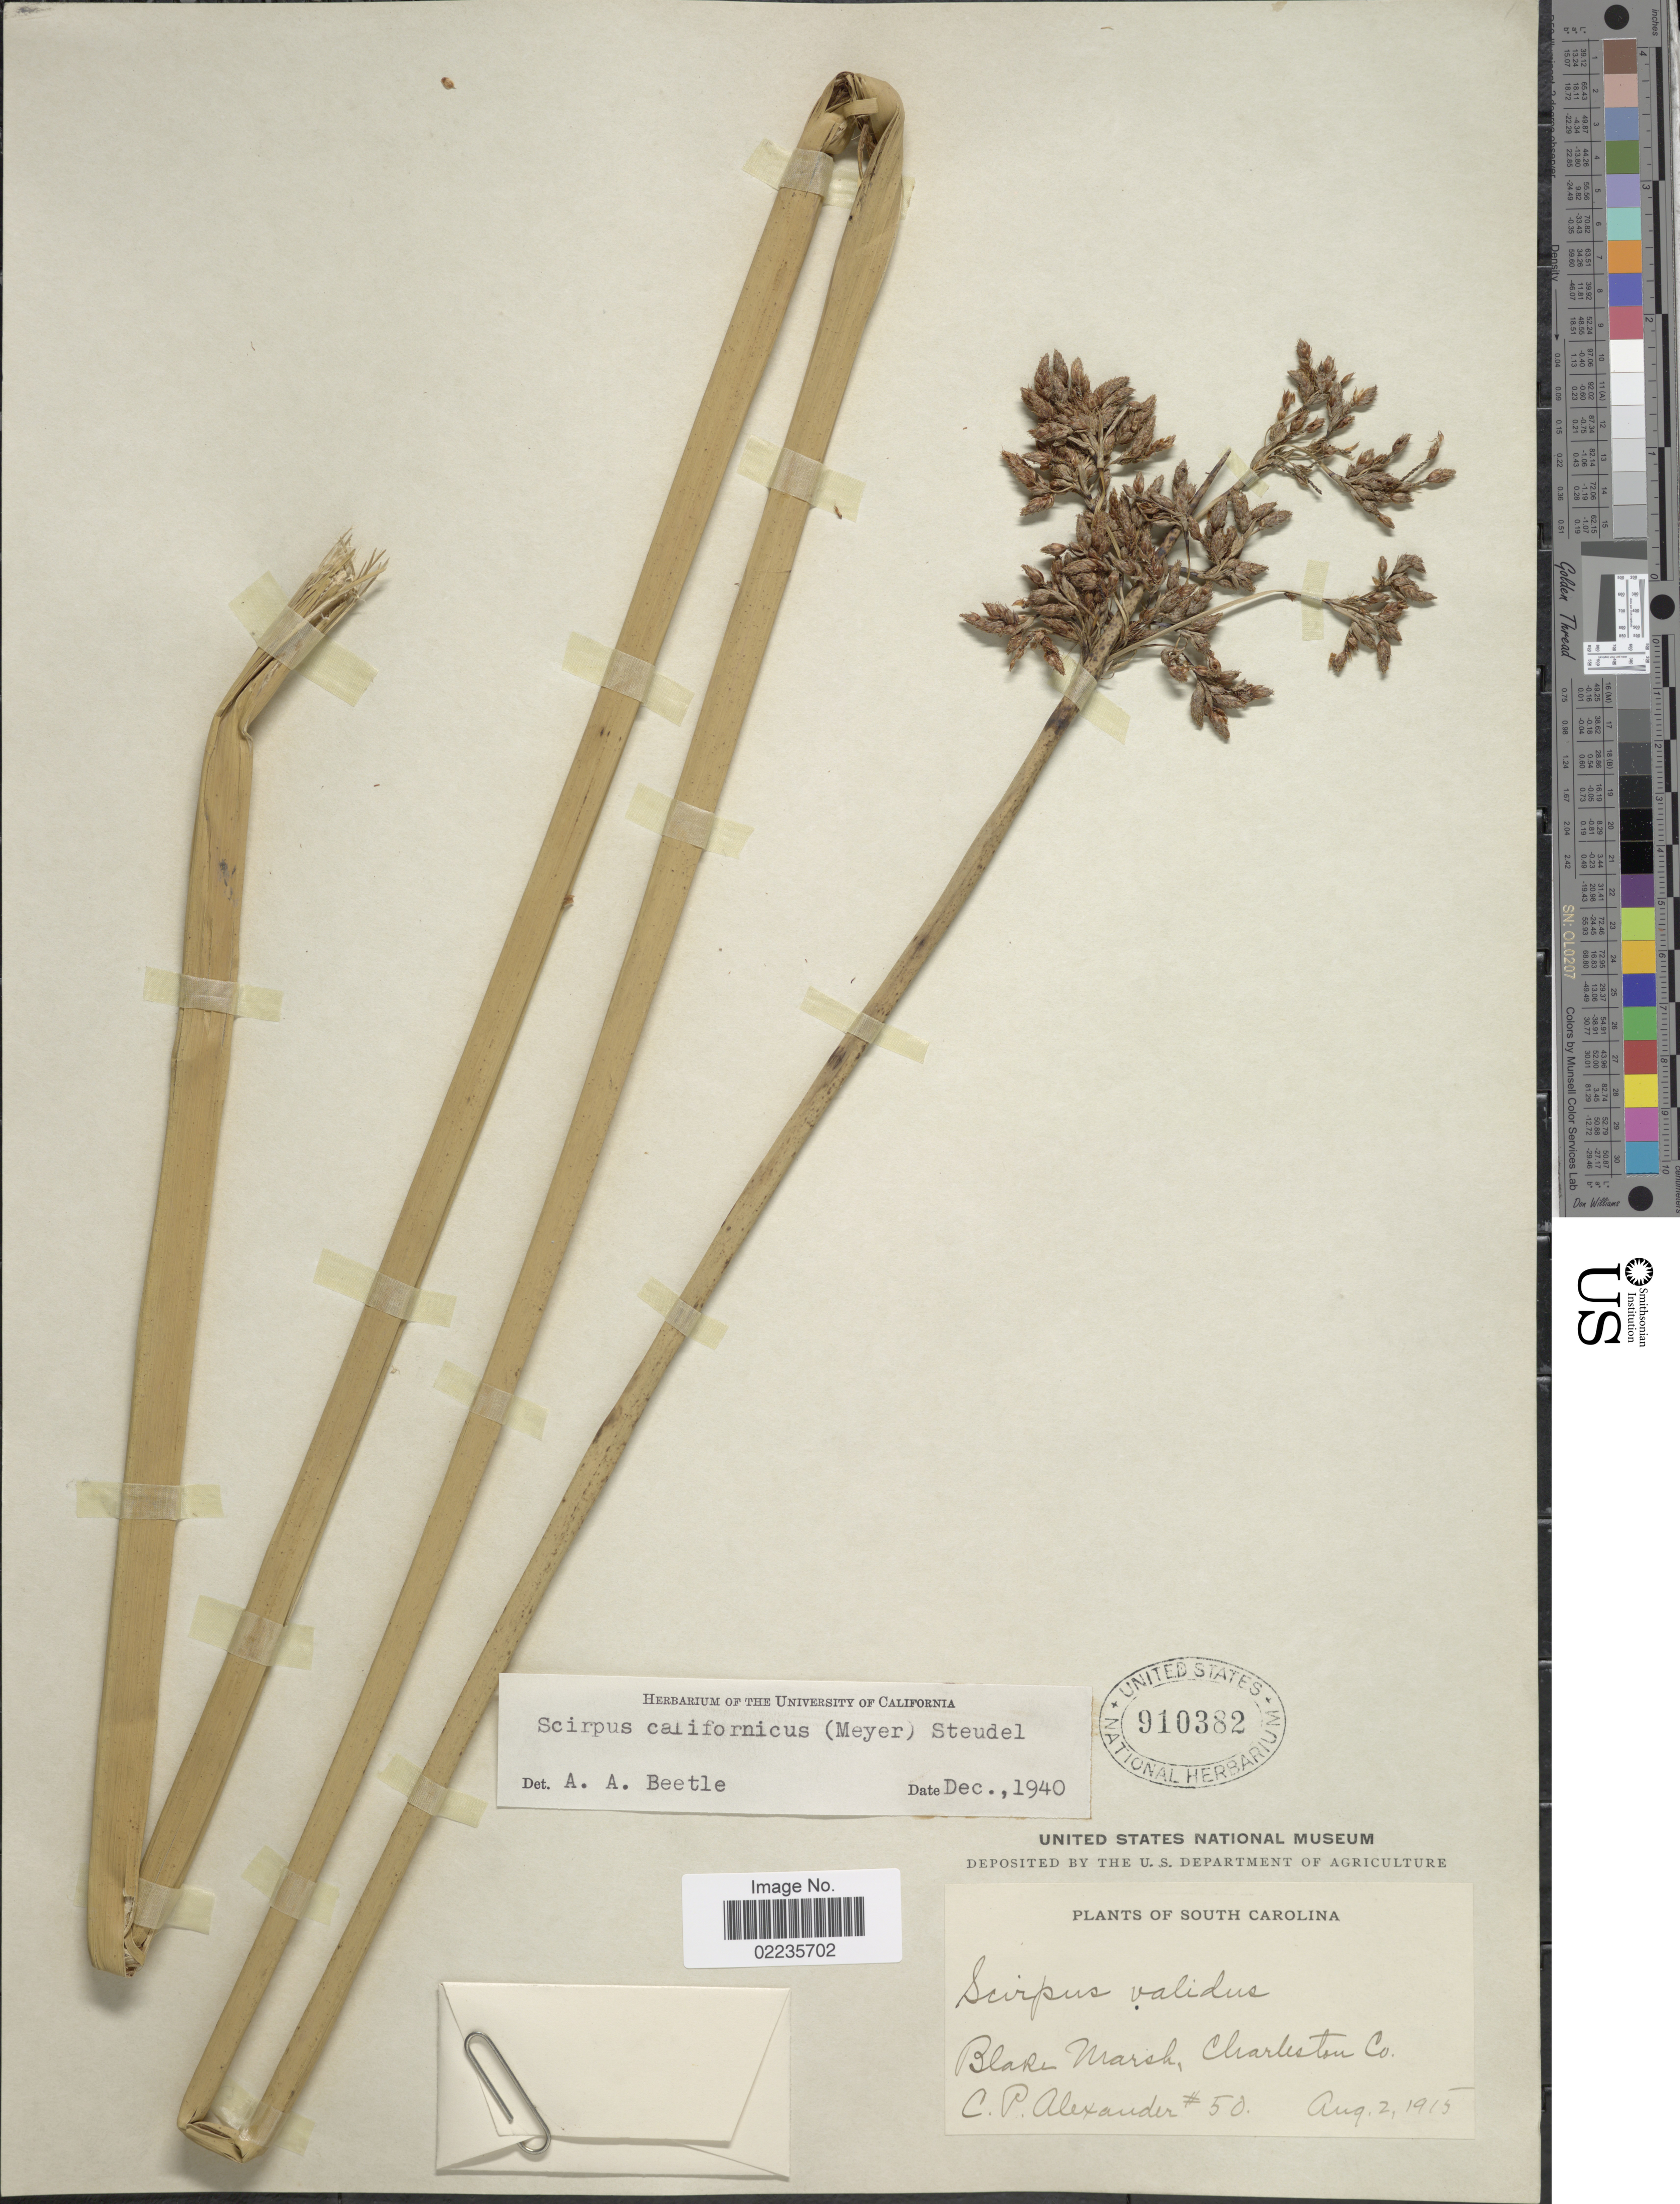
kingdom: Plantae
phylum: Tracheophyta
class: Liliopsida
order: Poales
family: Cyperaceae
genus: Schoenoplectus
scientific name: Schoenoplectus californicus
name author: (C.A. Mey.) Soják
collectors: C. P. Alexander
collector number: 50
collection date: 1915-08-02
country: United States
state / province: South Carolina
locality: Blake Marsh, Charleston Co.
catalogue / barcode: US 910382